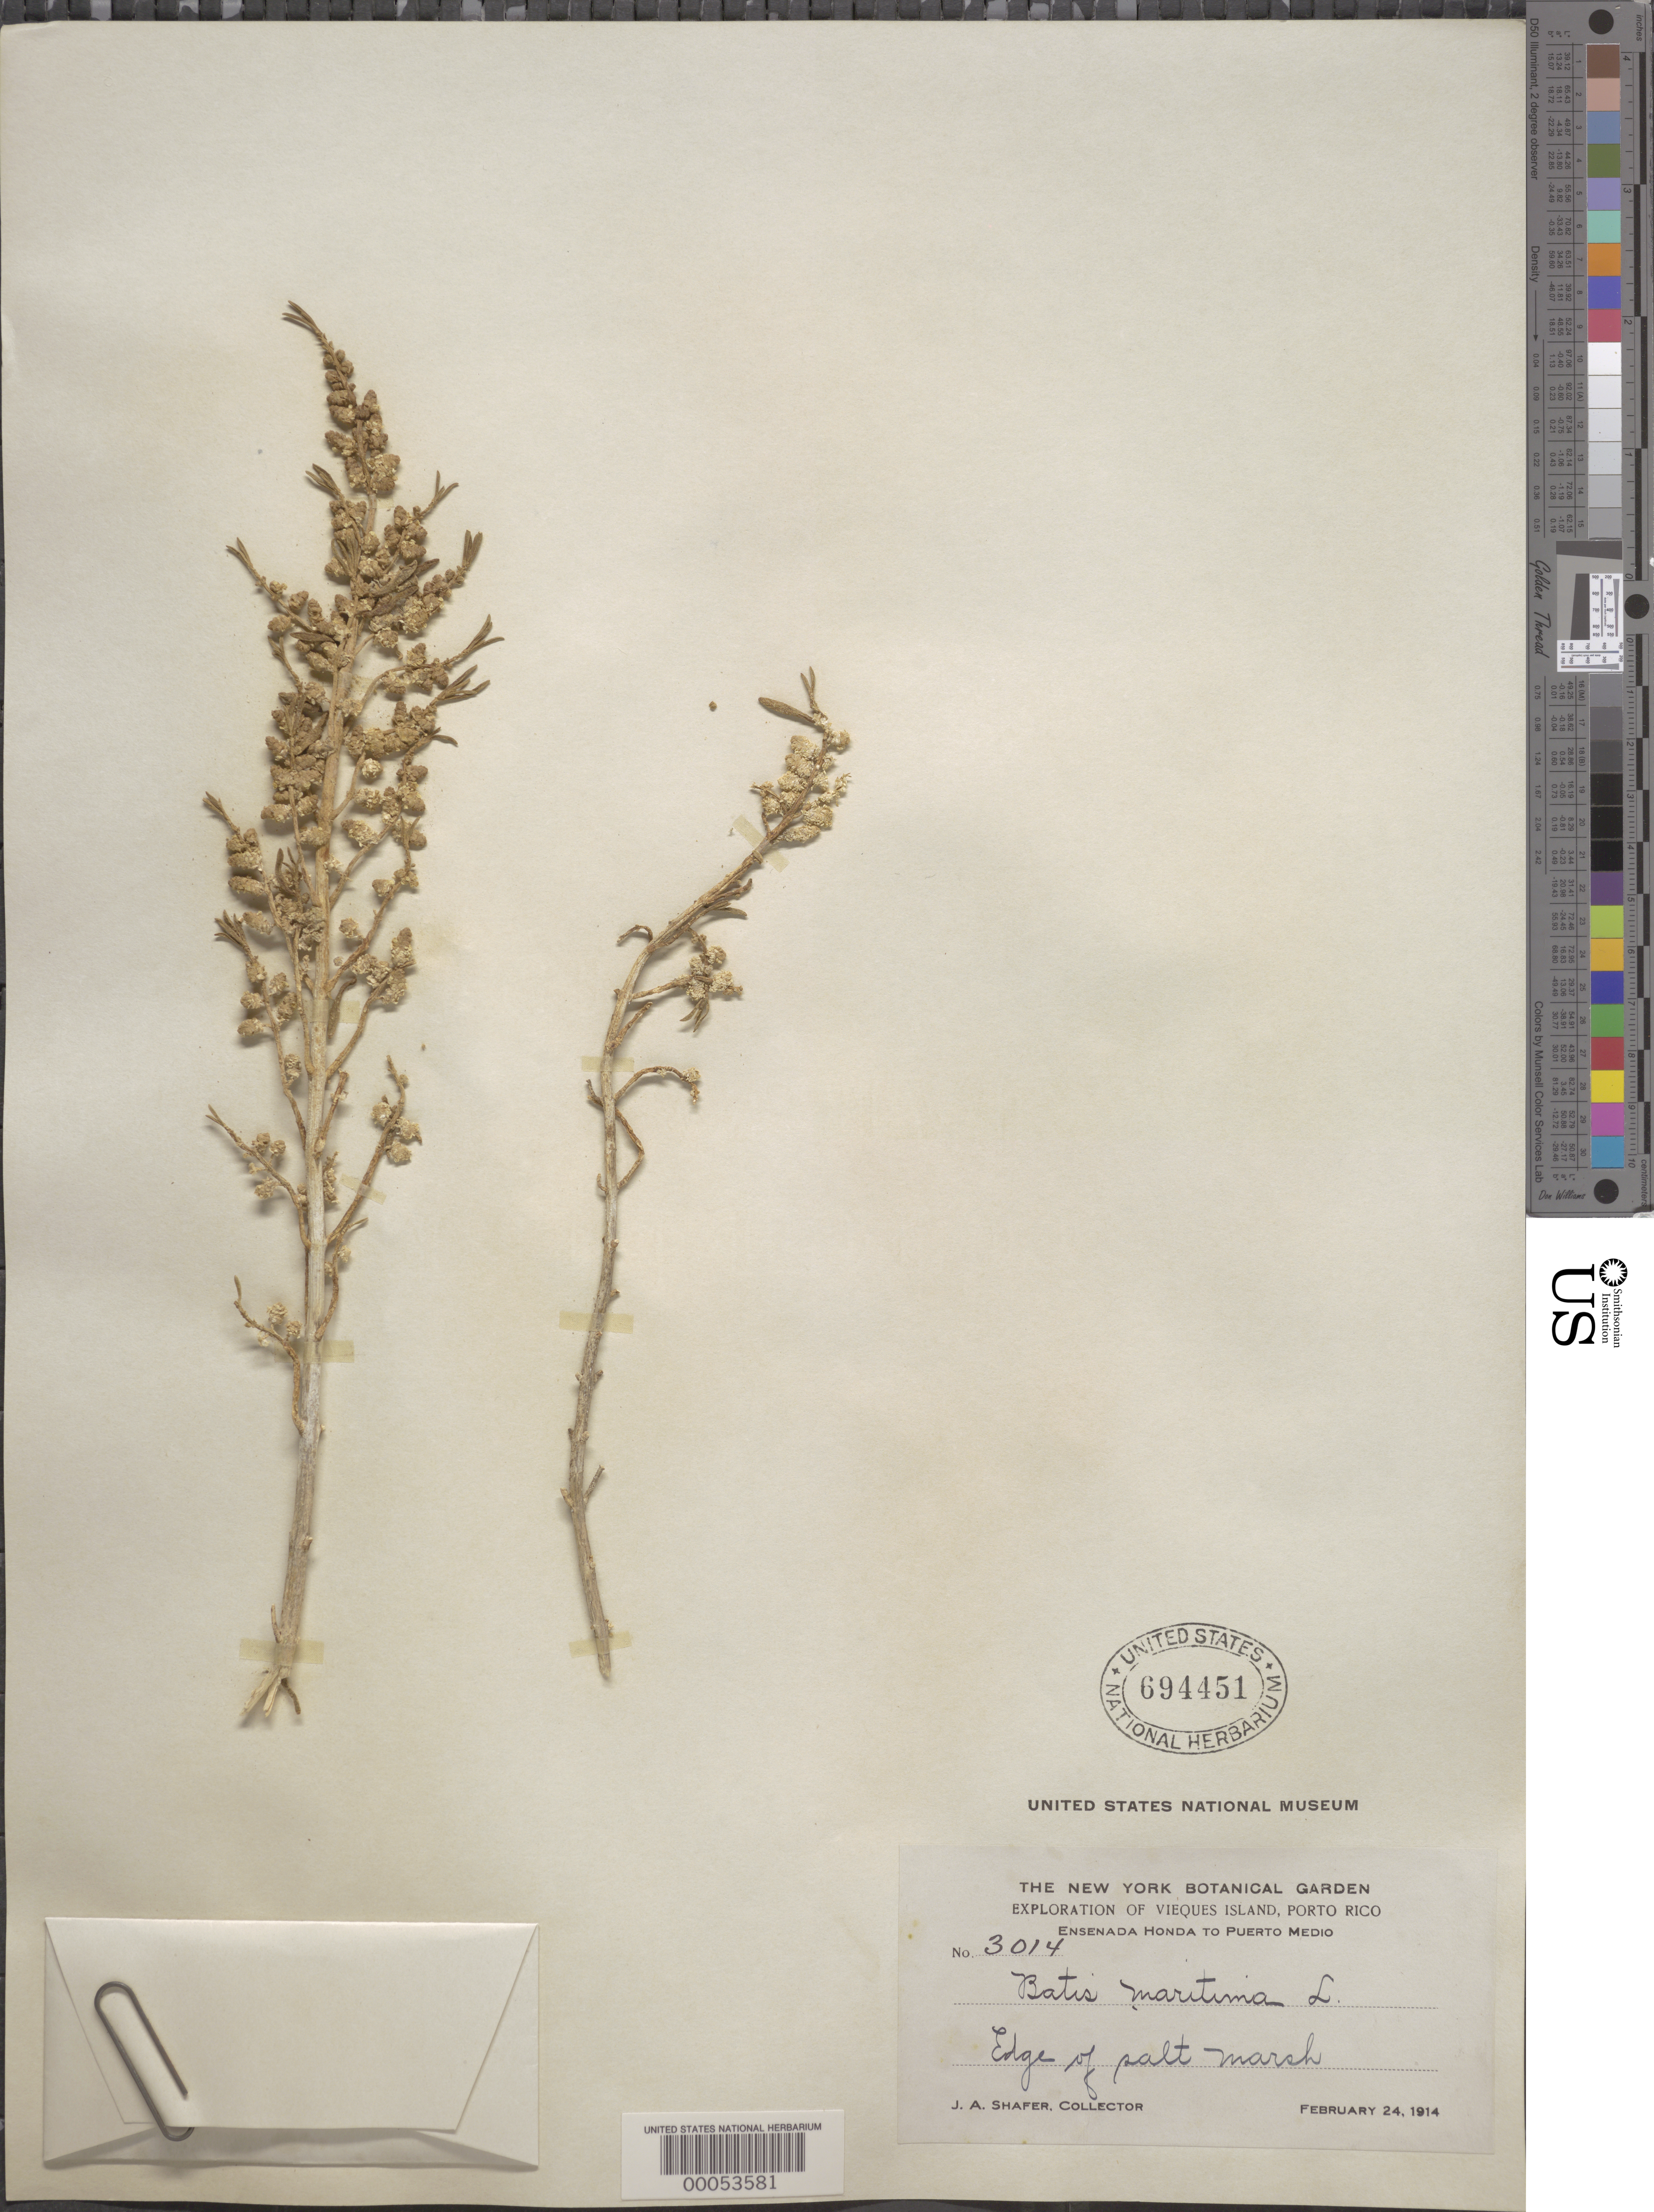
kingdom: Plantae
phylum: Tracheophyta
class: Magnoliopsida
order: Brassicales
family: Bataceae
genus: Batis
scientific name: Batis maritima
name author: L.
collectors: J. A. Shafer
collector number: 3014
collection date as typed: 24 Feb 1914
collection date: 1914-02-24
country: Puerto Rico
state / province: Vieques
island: Vieques Island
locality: Ensenada honda to puerto medio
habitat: Edge of salt marsh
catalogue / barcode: US 694451